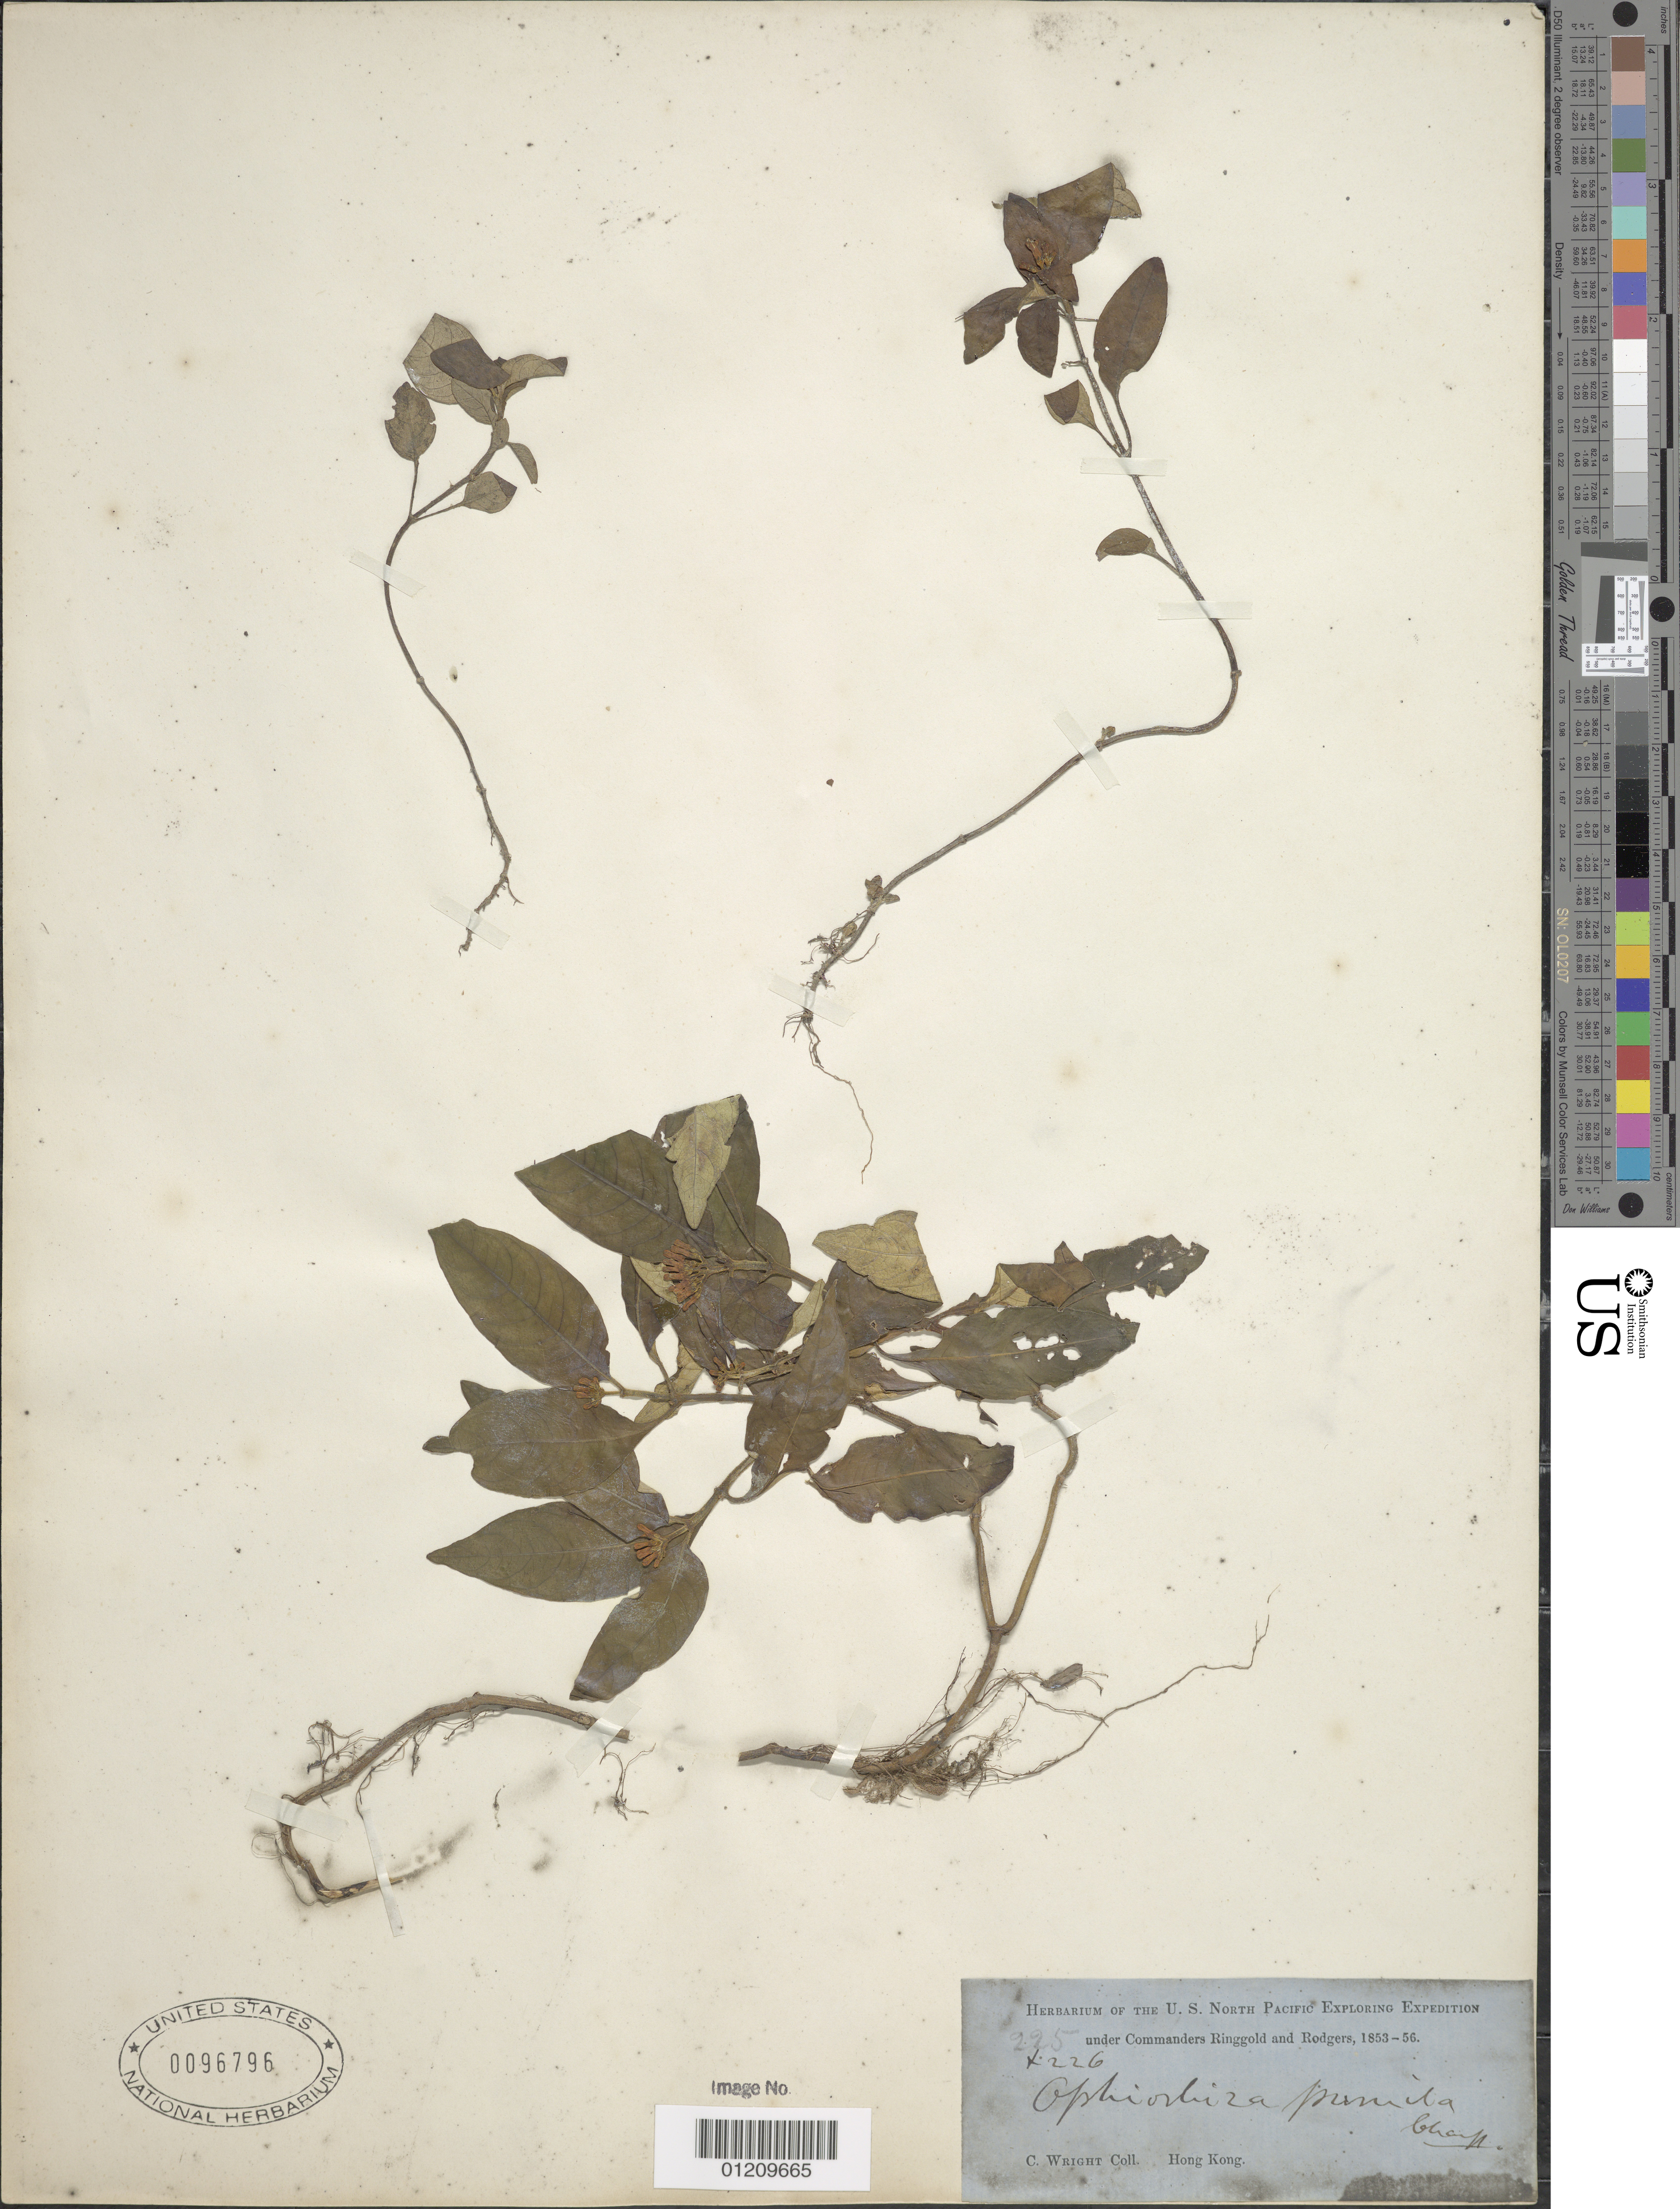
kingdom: Plantae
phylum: Tracheophyta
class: Magnoliopsida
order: Gentianales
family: Rubiaceae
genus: Ophiorrhiza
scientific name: Ophiorrhiza pumila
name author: Champ. ex Benth.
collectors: C. Wright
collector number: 225 & 226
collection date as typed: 1853 to -- --- 1856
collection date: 1853/1856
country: China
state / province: Hong Kong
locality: Whampoa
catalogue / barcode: US 96796